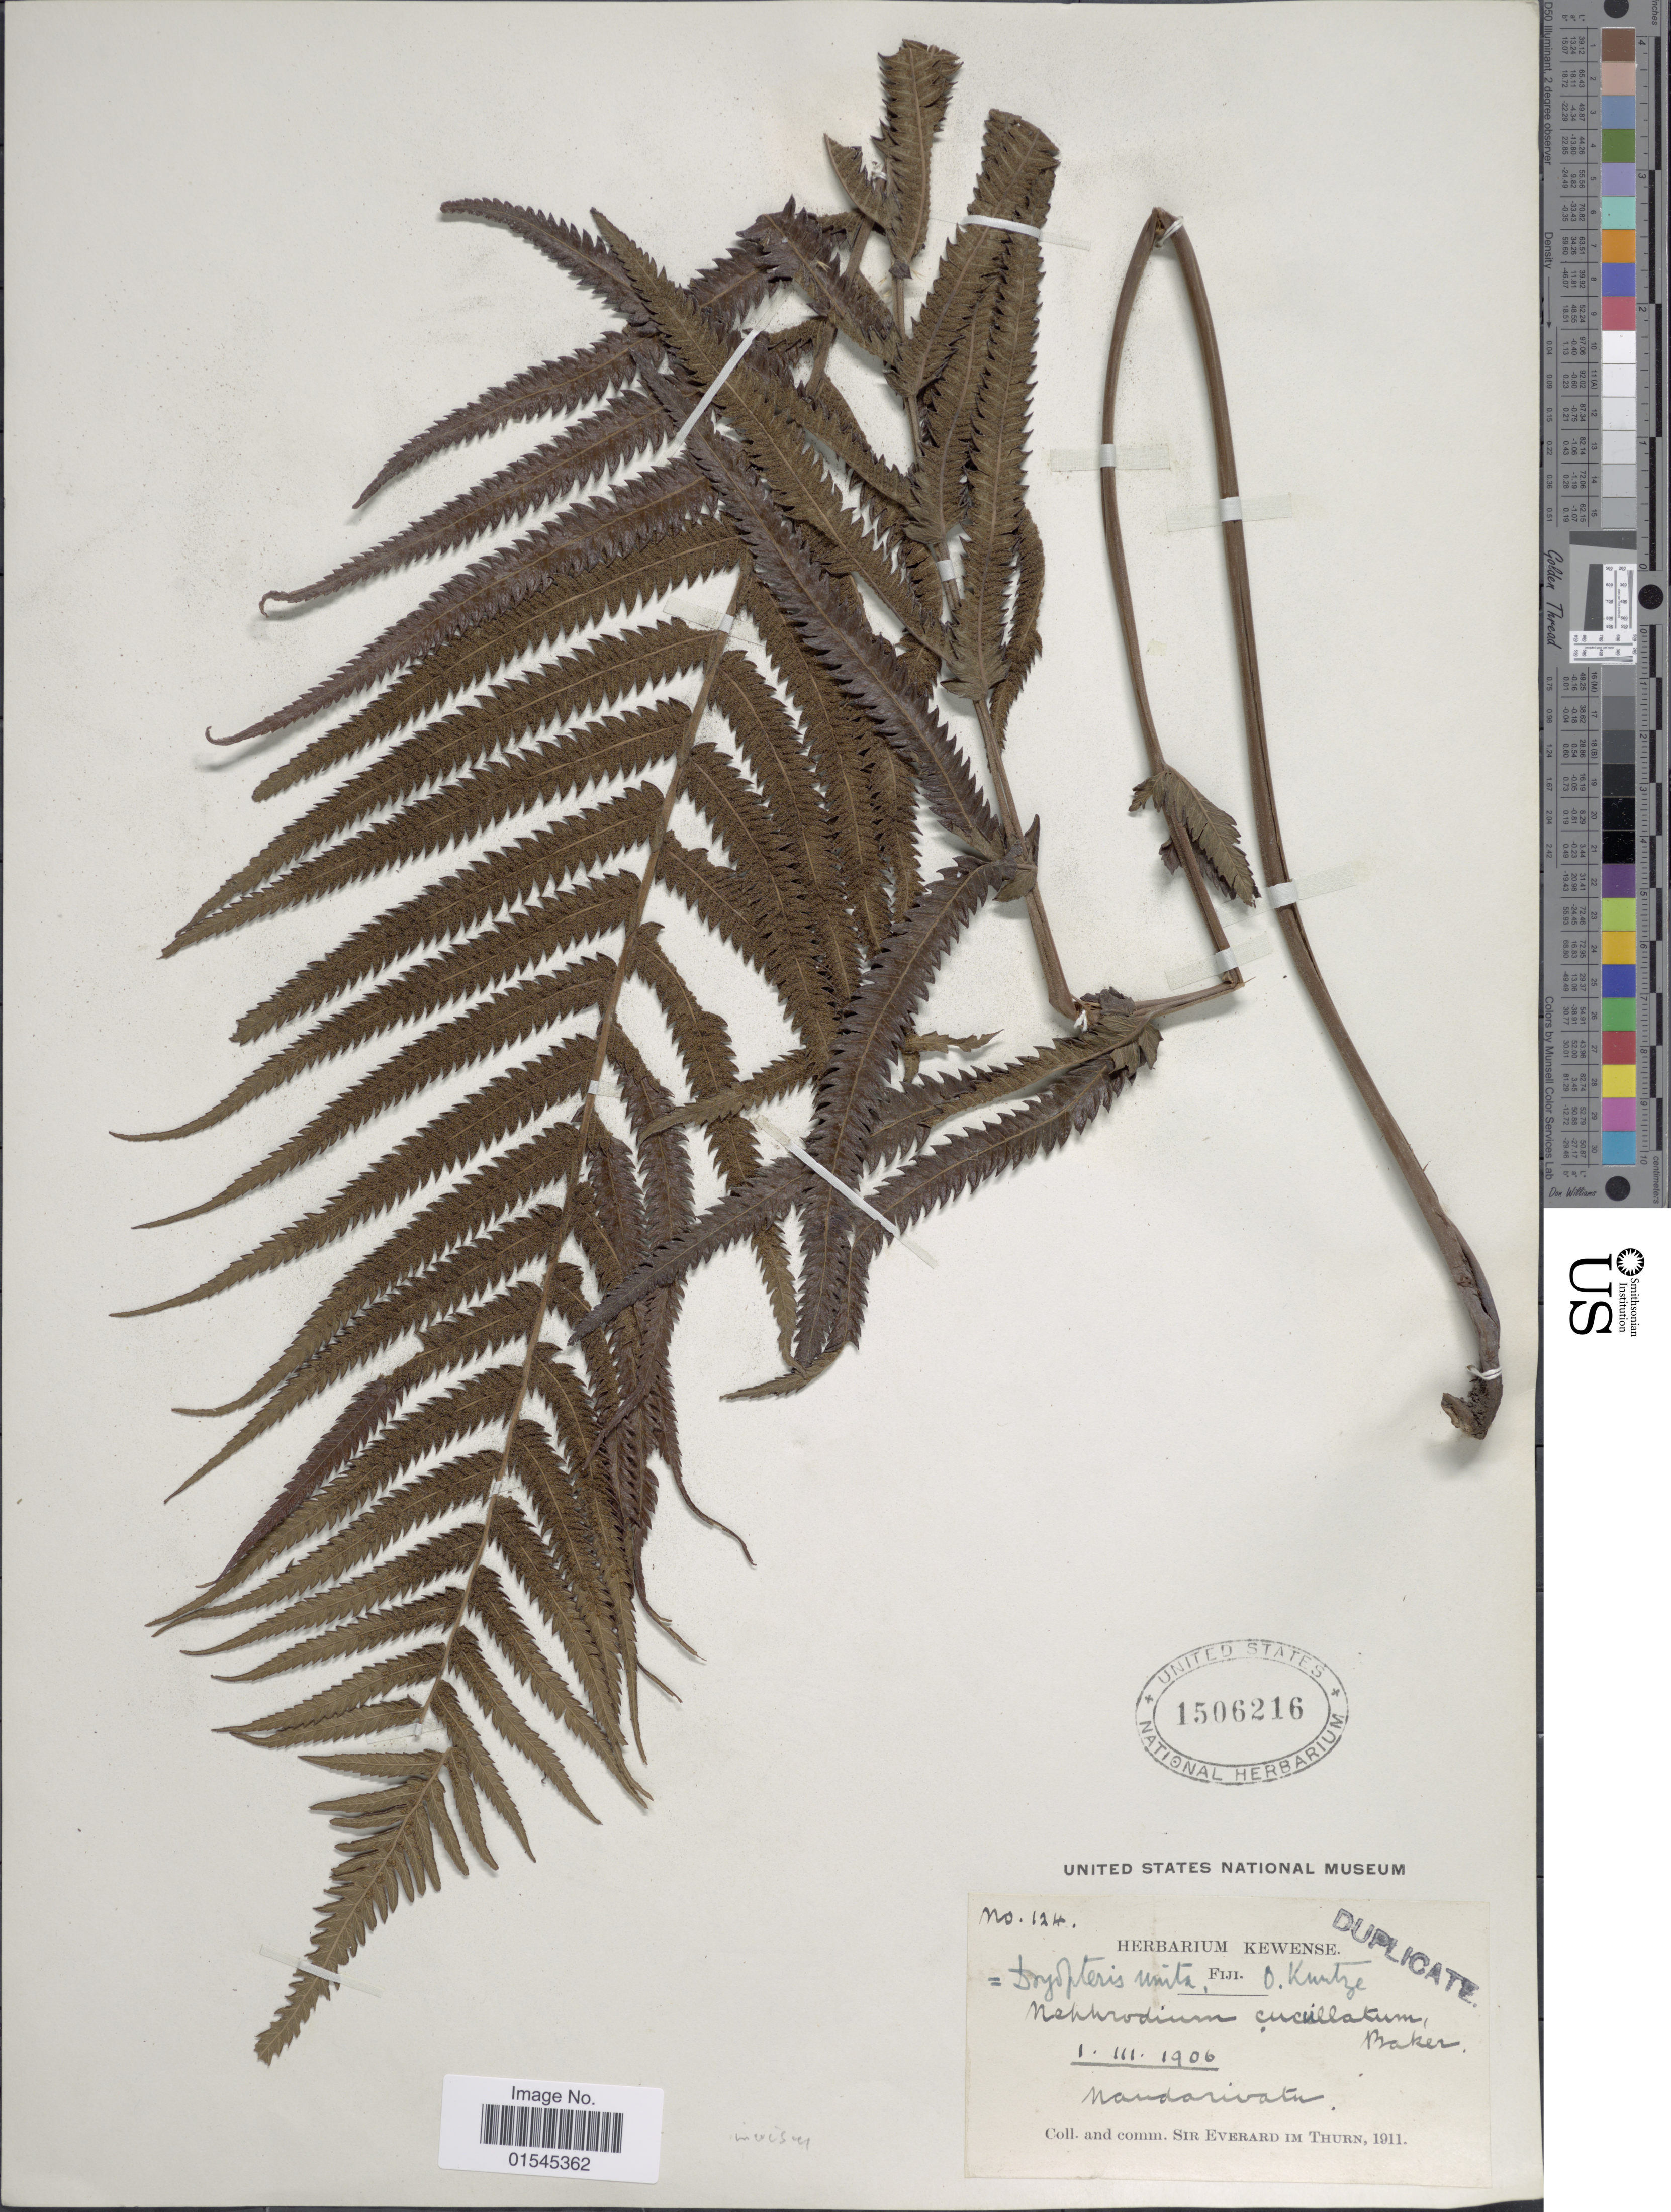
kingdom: Plantae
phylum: Tracheophyta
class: Polypodiopsida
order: Polypodiales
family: Thelypteridaceae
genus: Sphaerostephanos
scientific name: Sphaerostephanos invisus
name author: (G. Forst.) Holttum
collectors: E. F. im Thurn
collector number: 124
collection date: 1906-03-11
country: Fiji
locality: Nadarivatu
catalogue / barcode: US 1506216